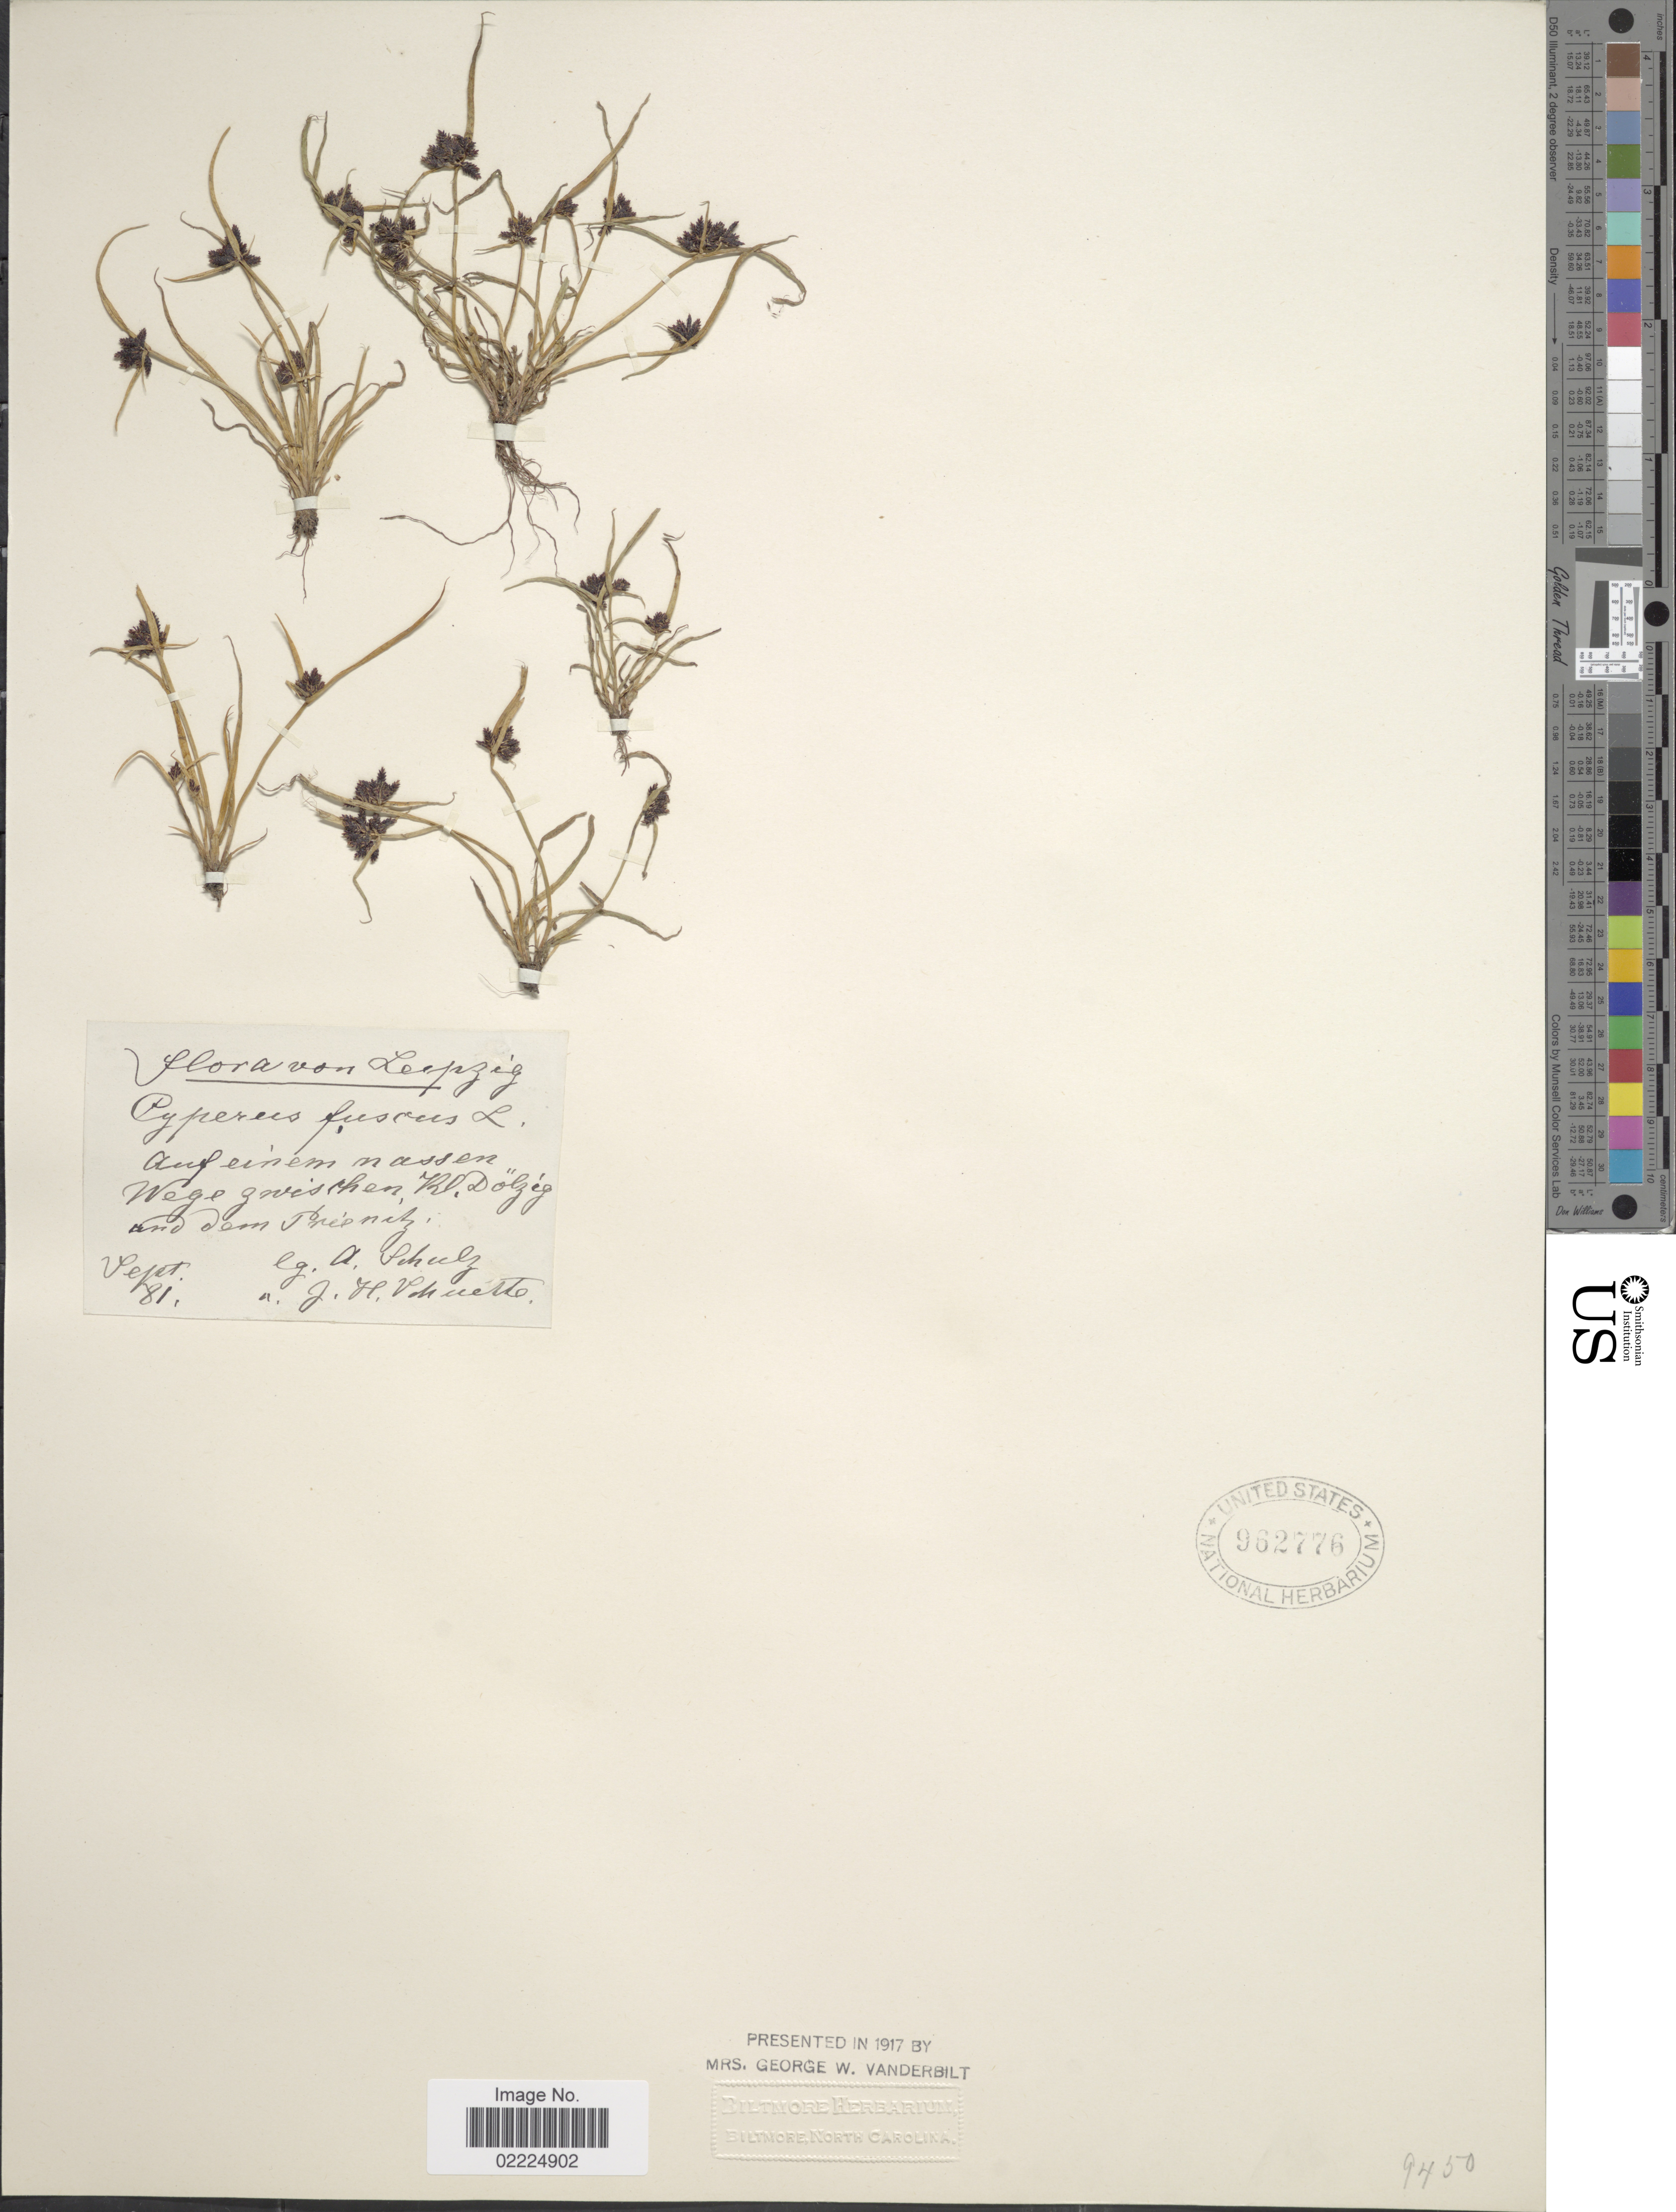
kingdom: Plantae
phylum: Tracheophyta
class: Liliopsida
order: Poales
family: Cyperaceae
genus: Cyperus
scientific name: Cyperus fuscus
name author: L.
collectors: A. Schulz & J. H. Schuette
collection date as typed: Transcribed d/m/y: /9/81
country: Germany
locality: Auf einem massen Wege zwischen , Kl. Dolzig und dem Prienetz.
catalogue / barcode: US 962776